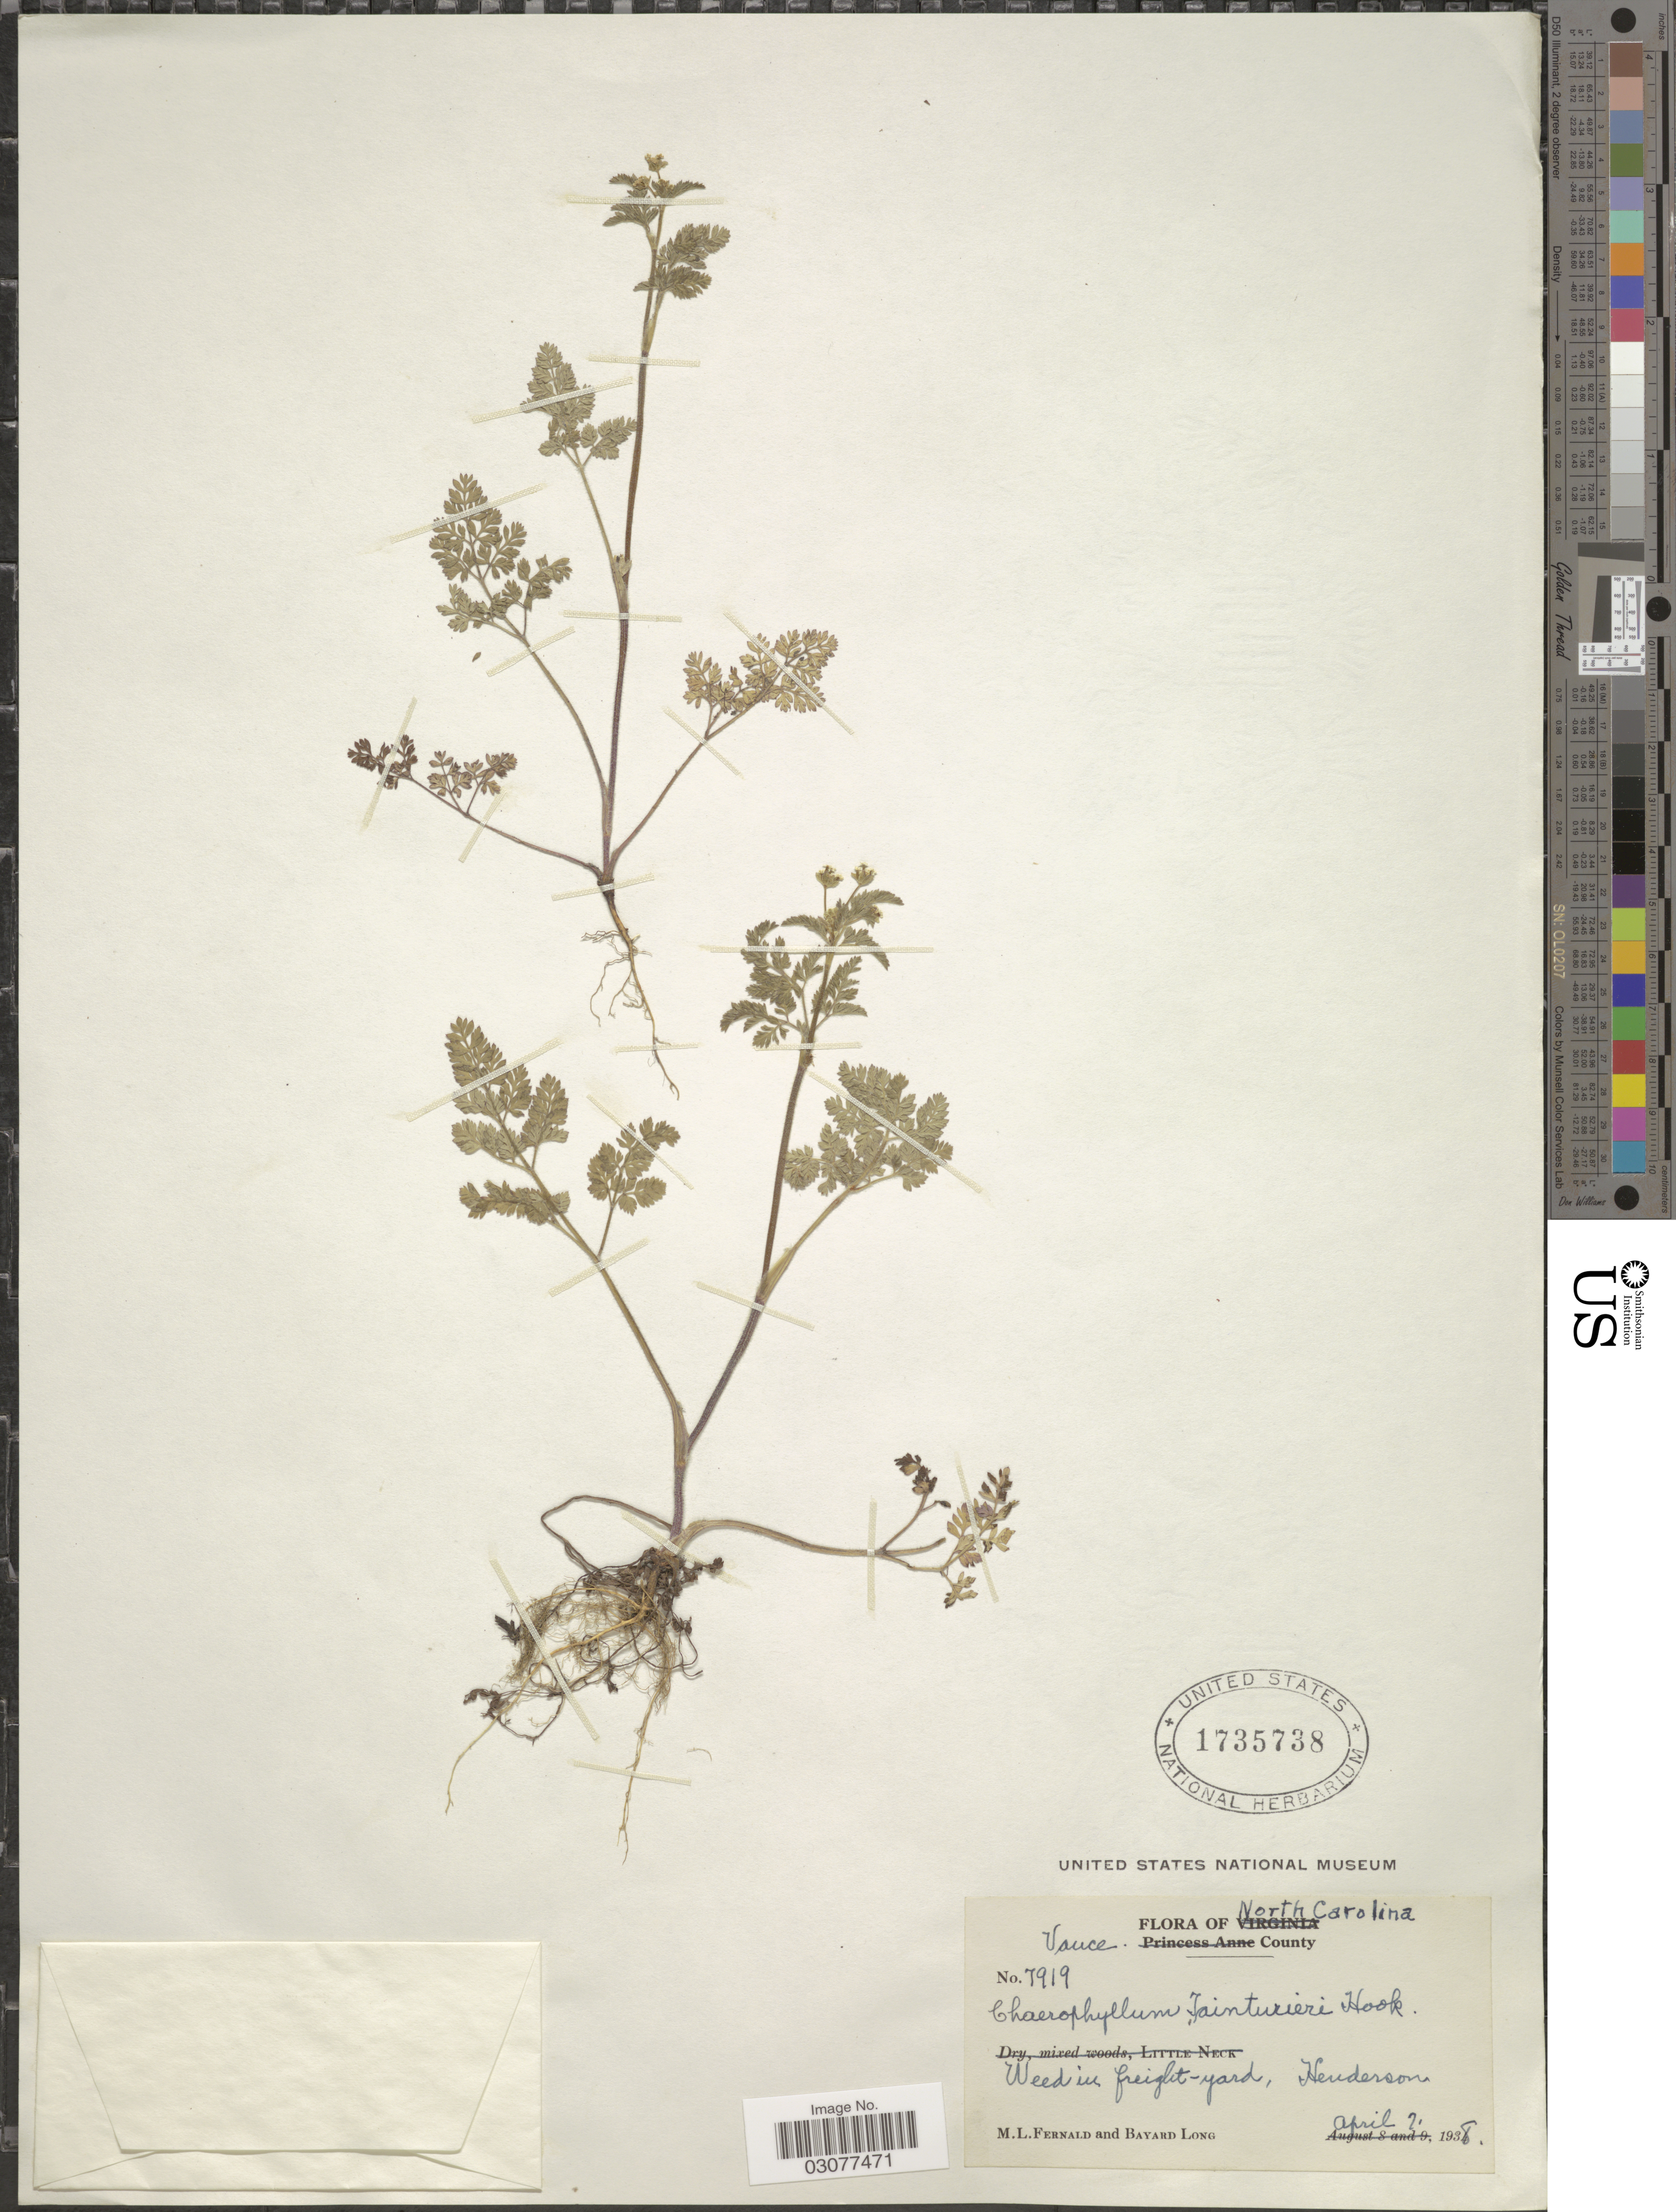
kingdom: Plantae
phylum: Tracheophyta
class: Magnoliopsida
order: Apiales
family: Apiaceae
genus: Chaerophyllum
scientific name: Chaerophyllum tainturieri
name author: Hook.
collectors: M. L. Fernald & B. Long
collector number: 7919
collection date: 1938-04-02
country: United States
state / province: North Carolina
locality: Vauce County, Weed in freight-yard, Henderson.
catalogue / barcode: US 1735738